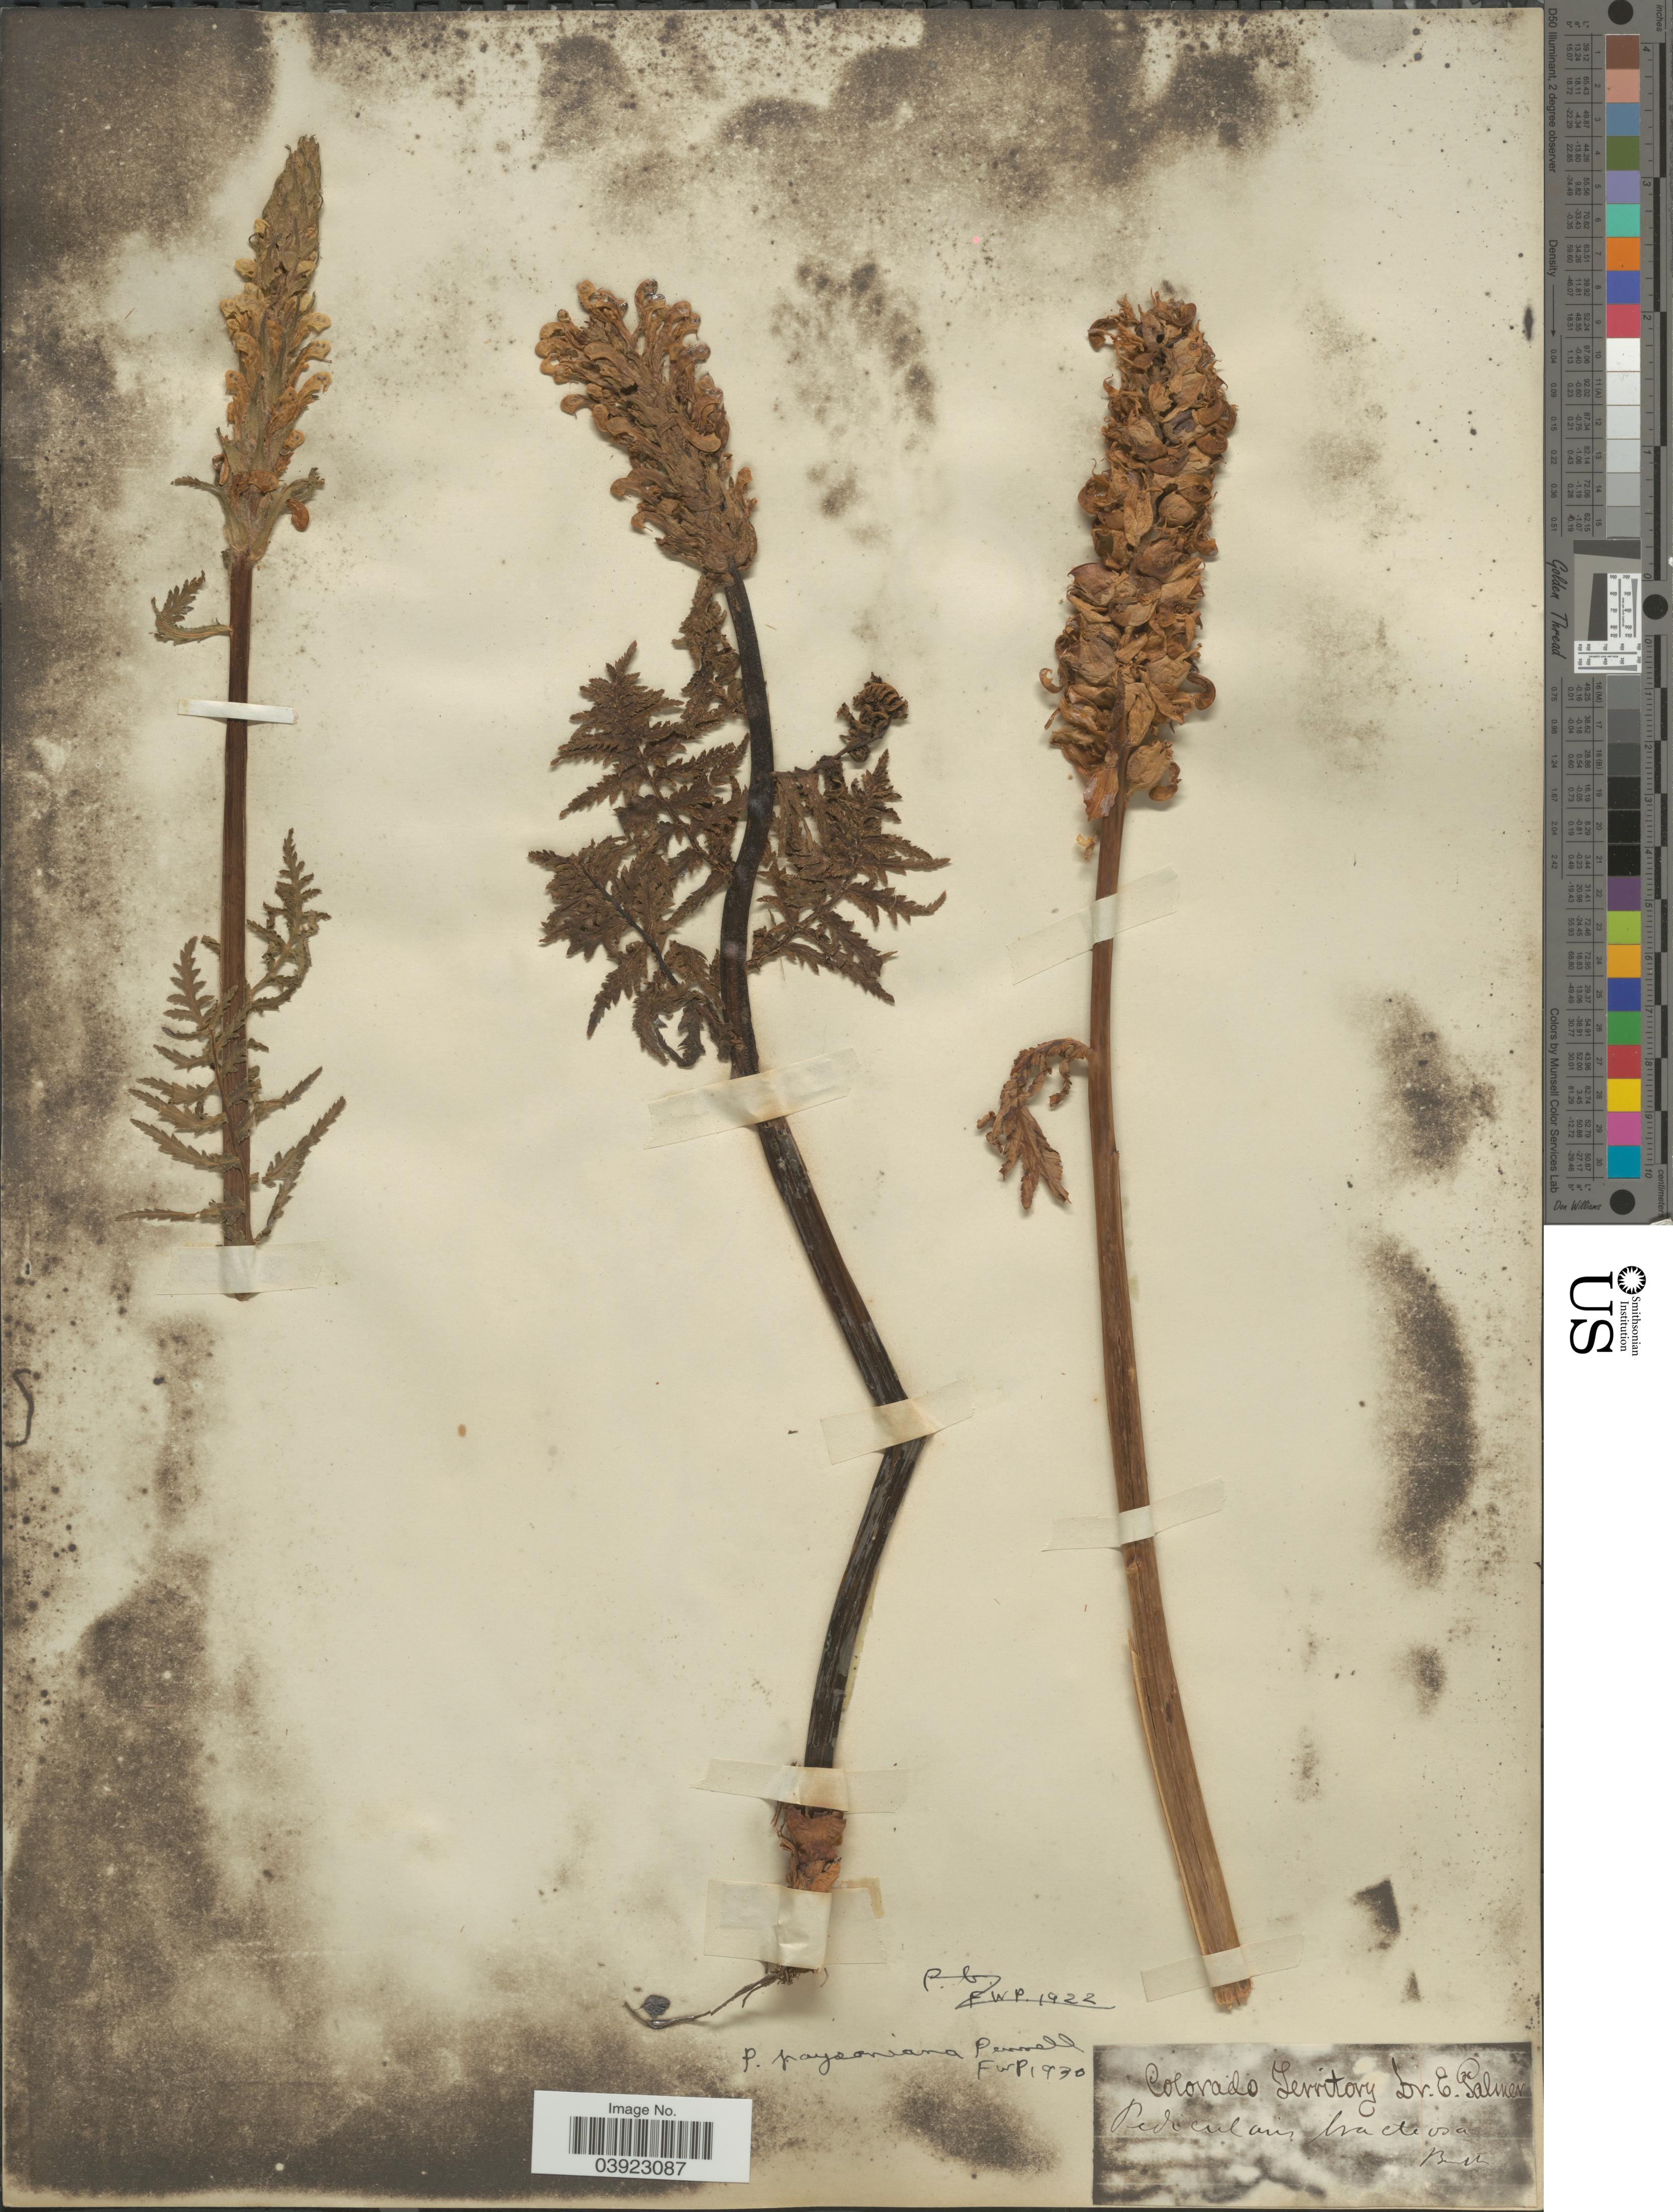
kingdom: Plantae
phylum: Tracheophyta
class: Magnoliopsida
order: Lamiales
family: Orobanchaceae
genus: Pedicularis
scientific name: Pedicularis paysoniana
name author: Pennell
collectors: E. Palmer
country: United States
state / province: Colorado